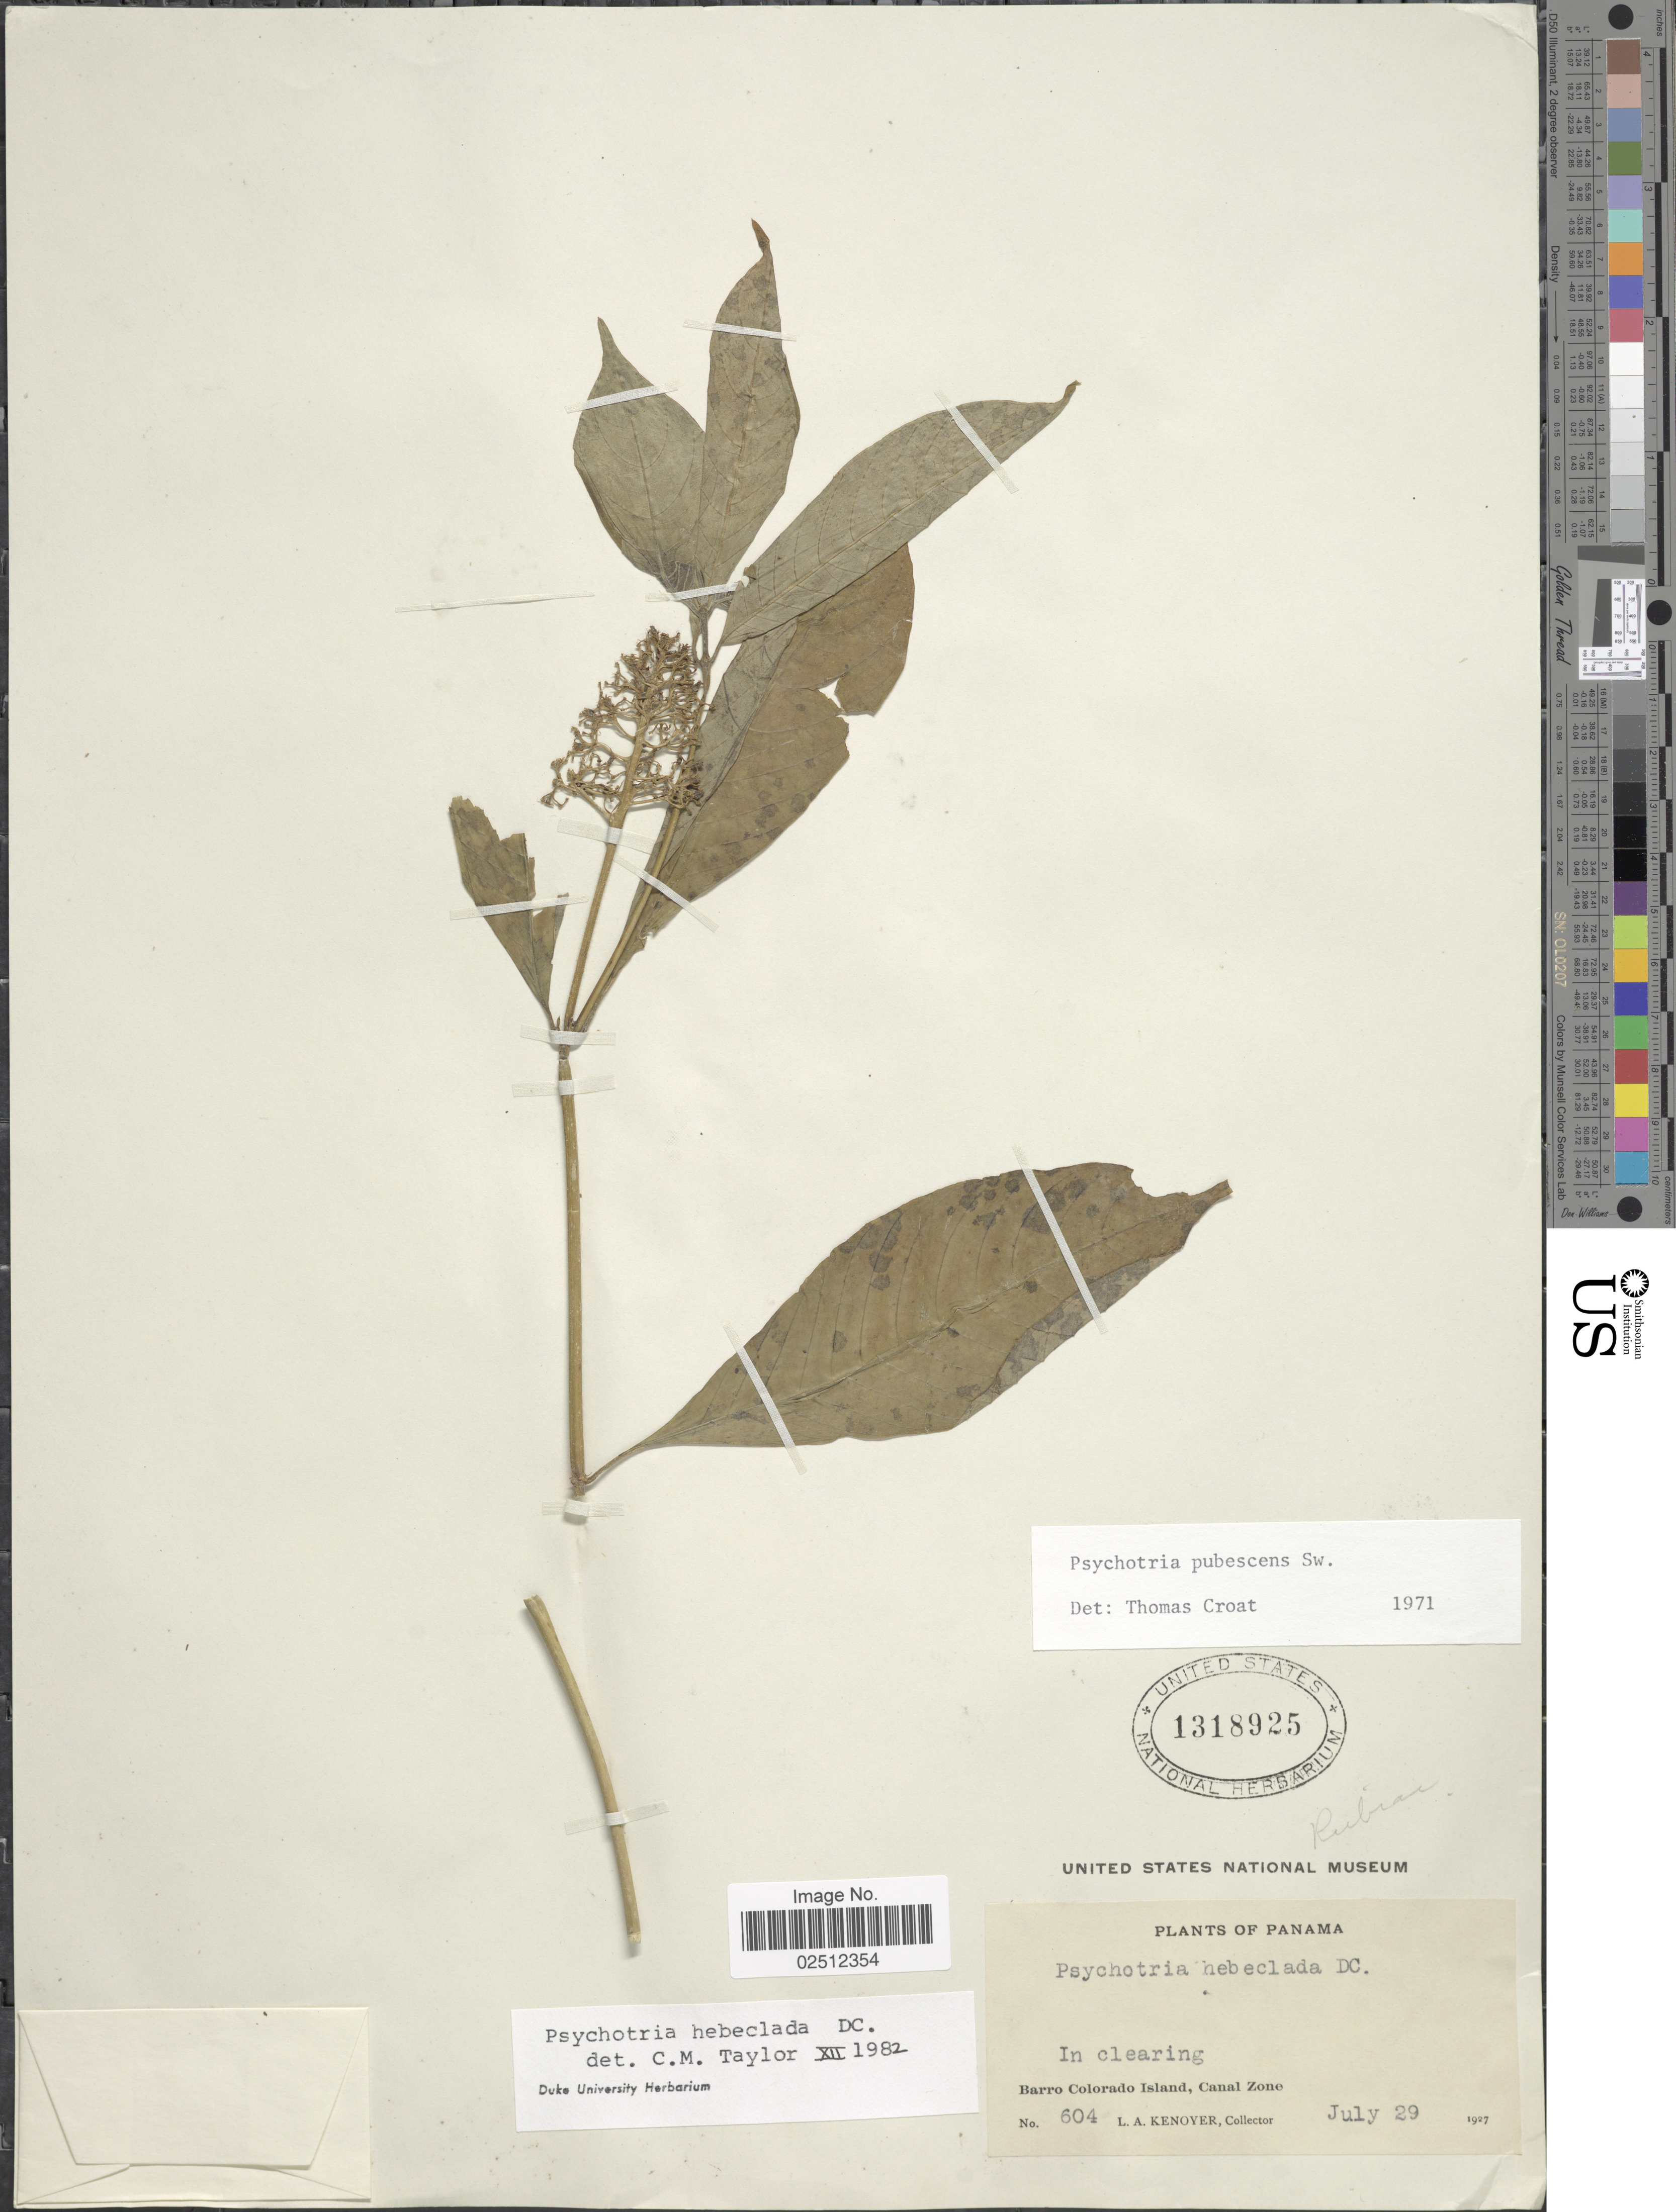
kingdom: Plantae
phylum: Tracheophyta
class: Magnoliopsida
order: Gentianales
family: Rubiaceae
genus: Psychotria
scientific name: Psychotria hebeclada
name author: DC.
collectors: L. A. Kenoyer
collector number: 604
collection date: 1927-07-29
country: Panama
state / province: Panamá Oeste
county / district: Canal Zone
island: Barro Colorado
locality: In clearing, Barro Colorado Island, Canal Zone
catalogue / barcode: US 1318925